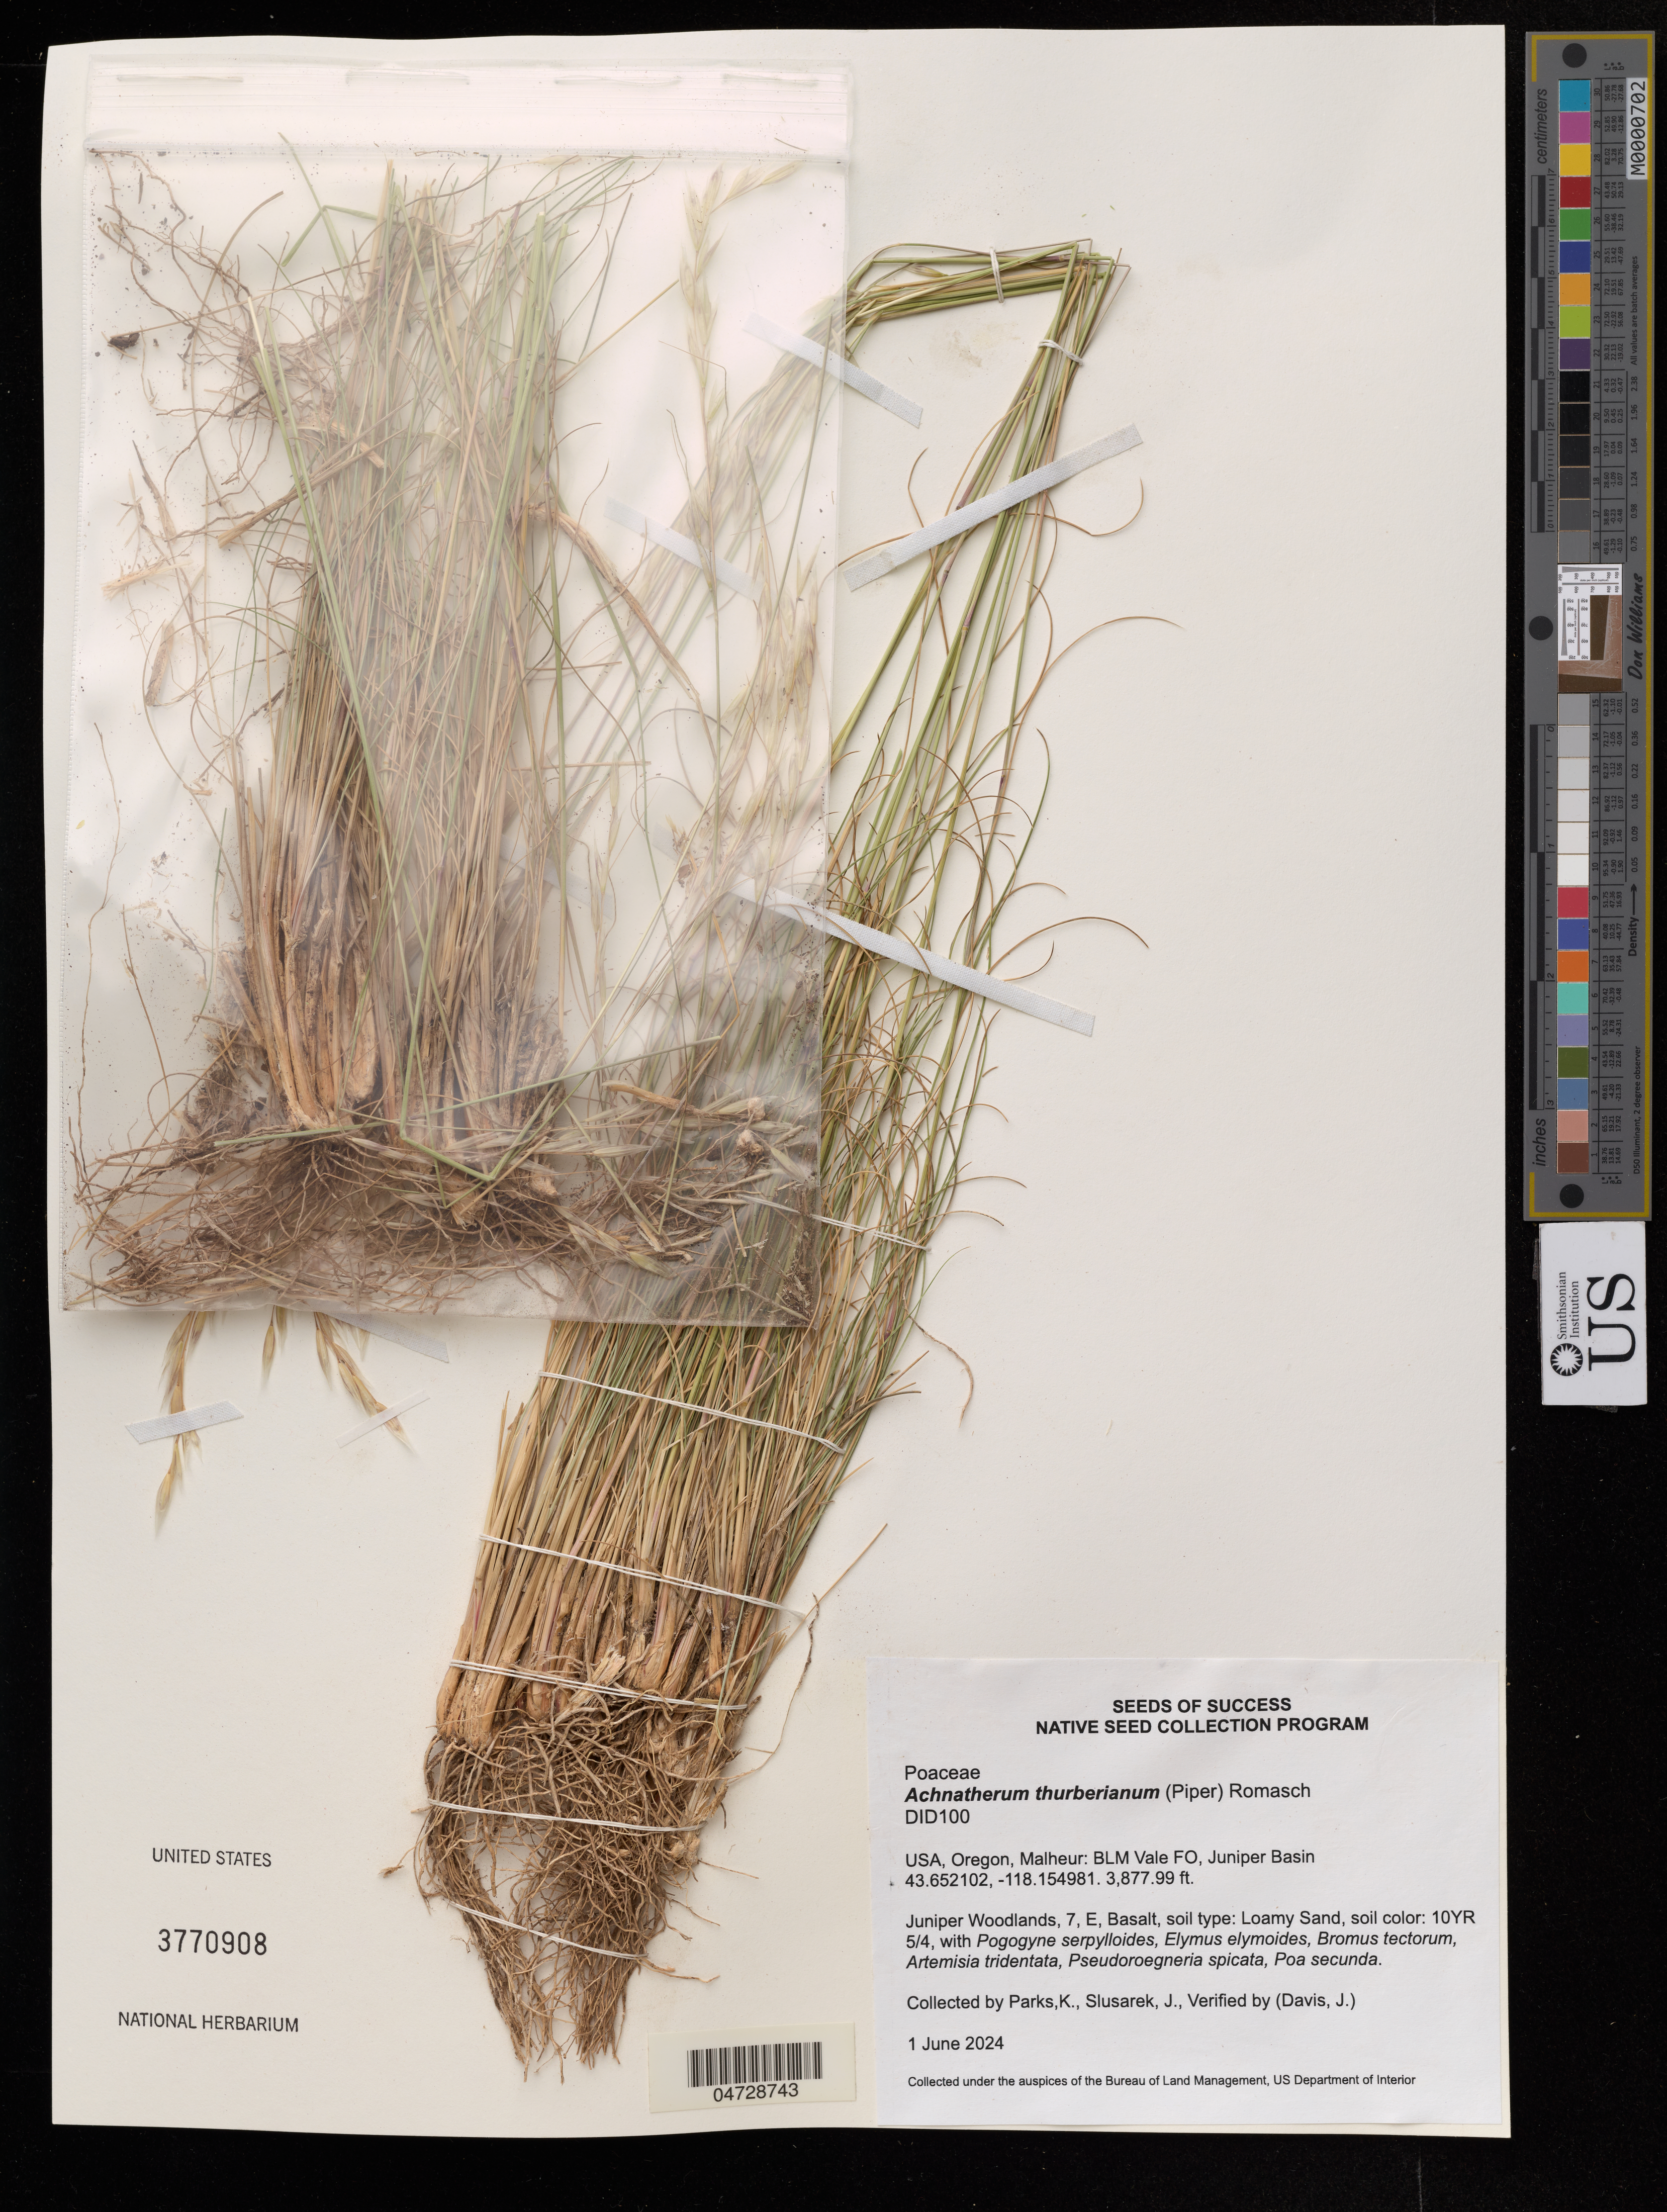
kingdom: Plantae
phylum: Tracheophyta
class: Liliopsida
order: Poales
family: Poaceae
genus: Achnatherum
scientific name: Achnatherum thurberianum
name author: (Piper) Barkworth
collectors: K. Parks & J. Slusarek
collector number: DID100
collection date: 2024-06-01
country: United States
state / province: Oregon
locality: Malheur: BLM Vale FO, Juniper Basin.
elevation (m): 1182.01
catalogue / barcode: US 3770908